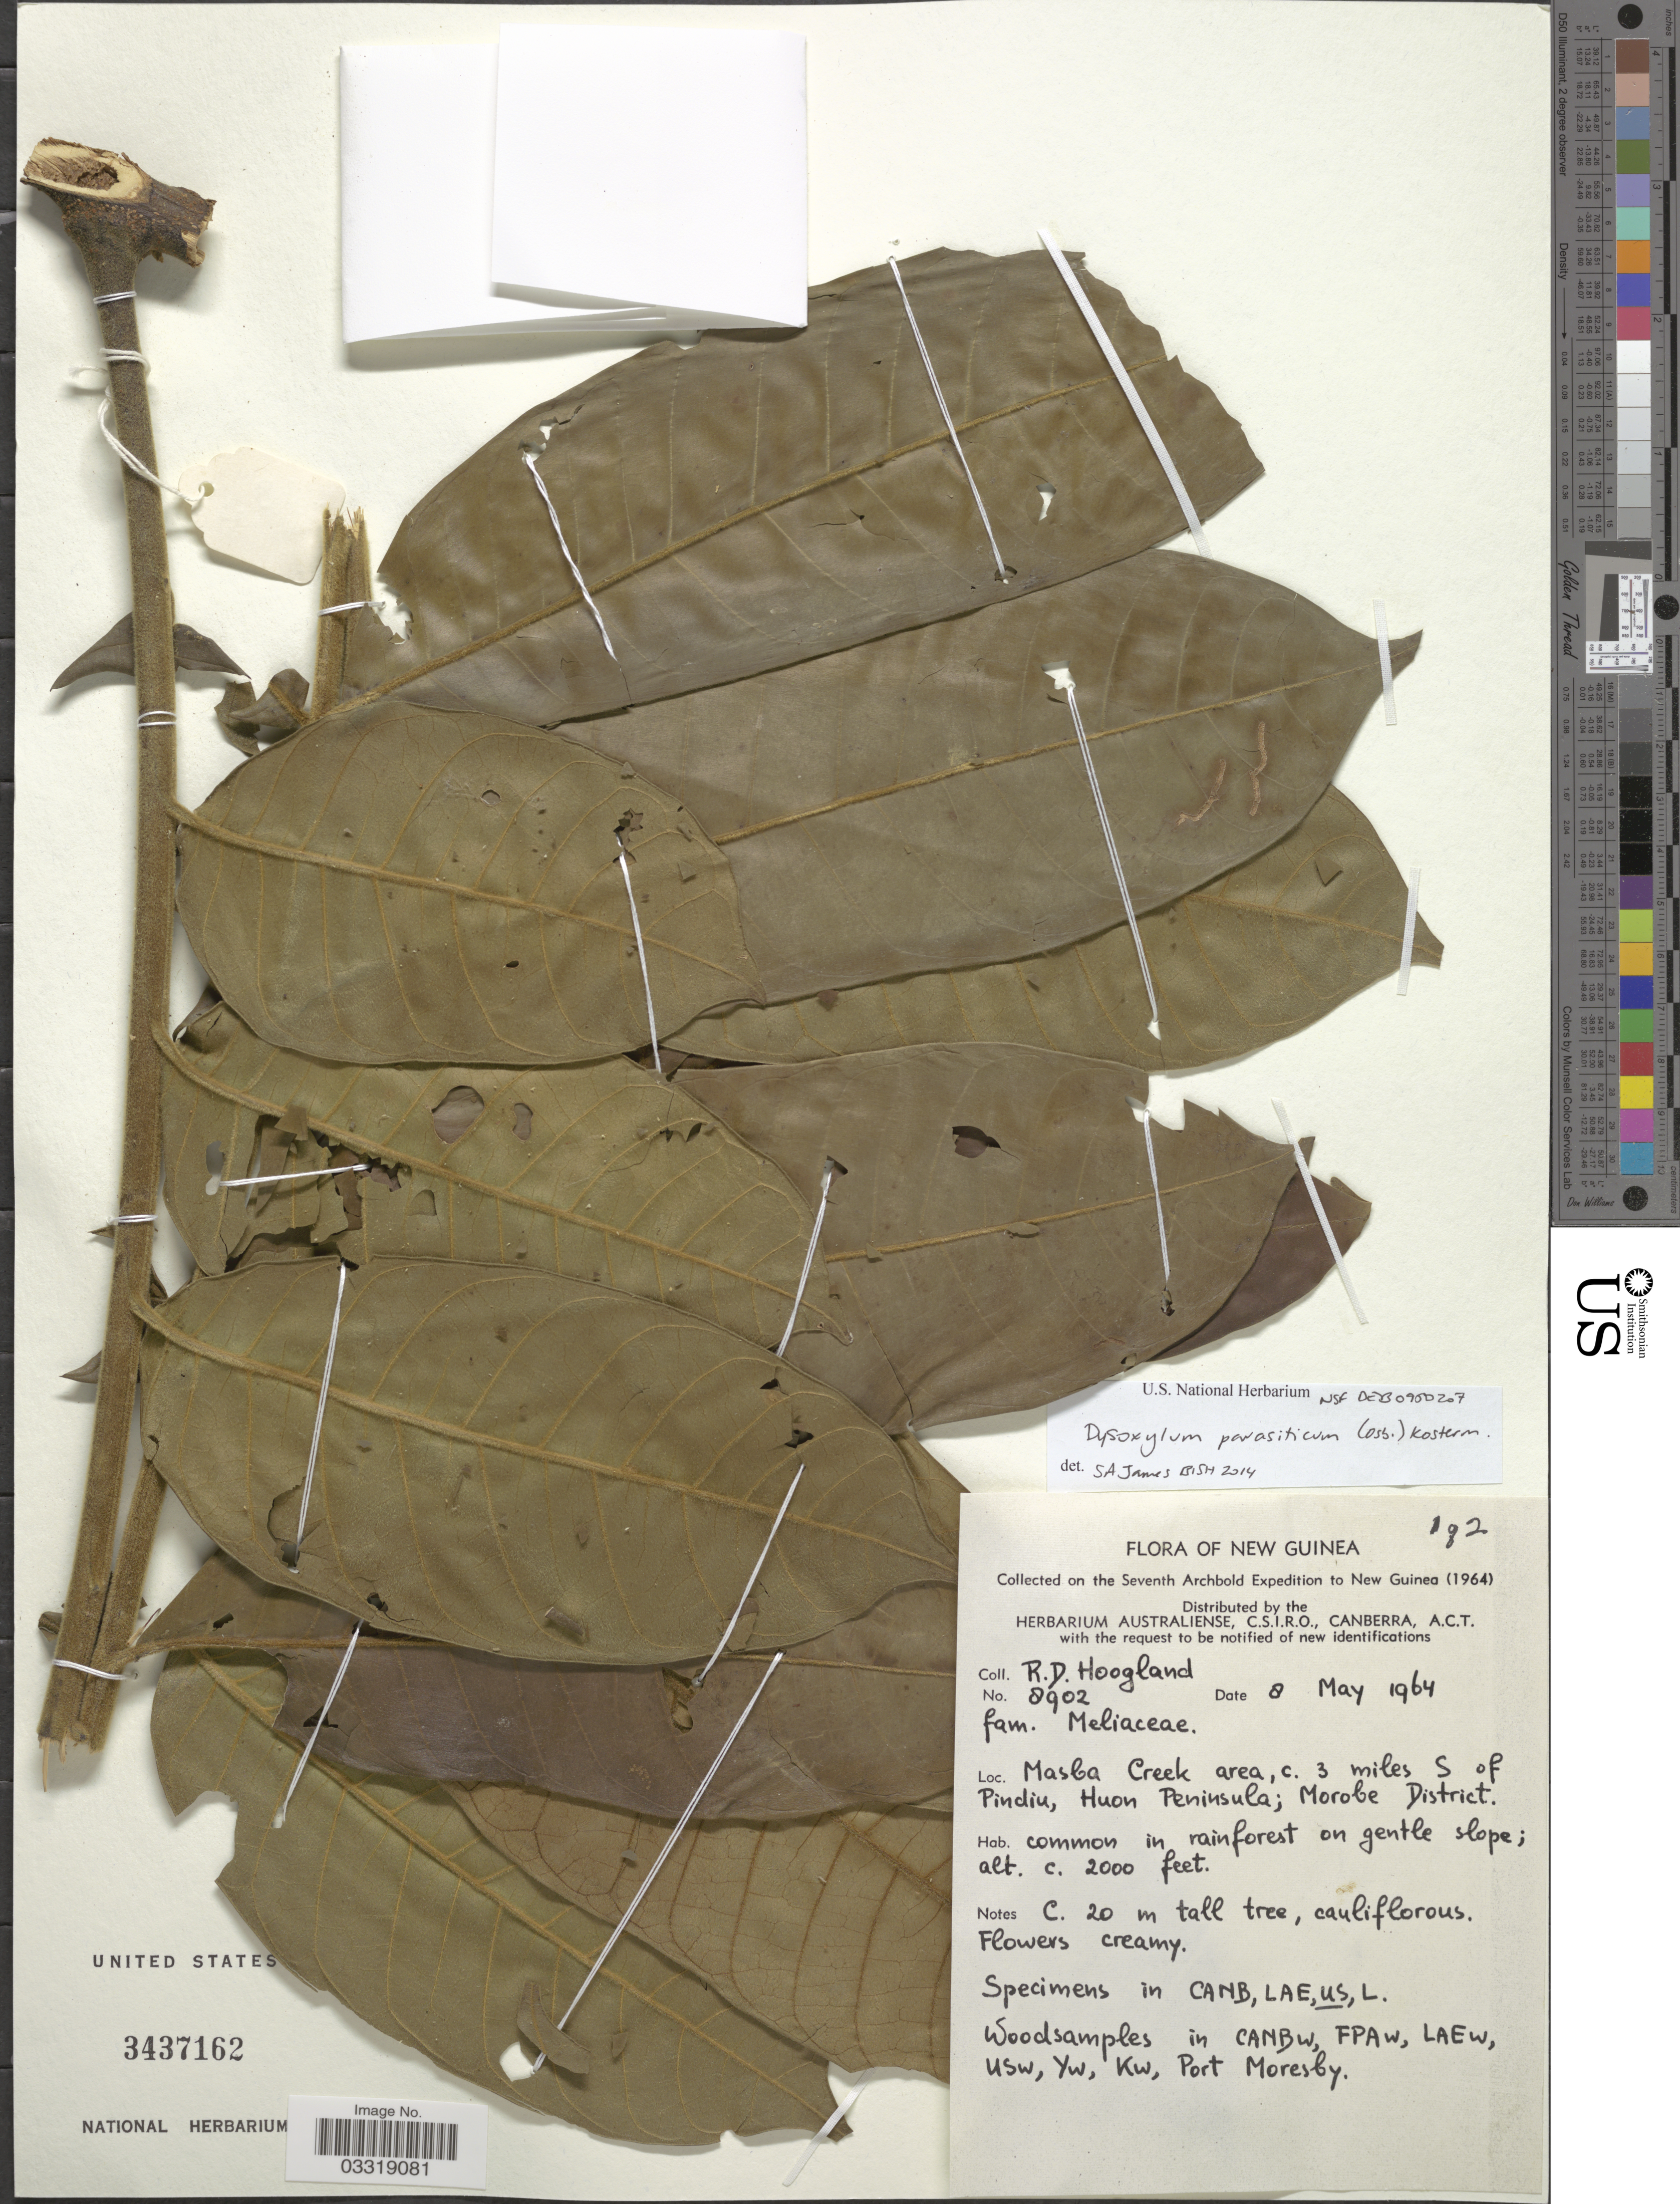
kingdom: Plantae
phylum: Tracheophyta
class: Magnoliopsida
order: Sapindales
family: Meliaceae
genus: Epicharis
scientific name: Epicharis parasitica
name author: (Osbeck) Mabb.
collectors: R. D. Hoogland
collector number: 8902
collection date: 1964-05-08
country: Papua New Guinea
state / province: Morobe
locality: New Guinea. Masba Creek area, c. 3 miles S of Pindiu, Huon Peninsula, Morobe District.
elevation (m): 610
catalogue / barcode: US 3437162